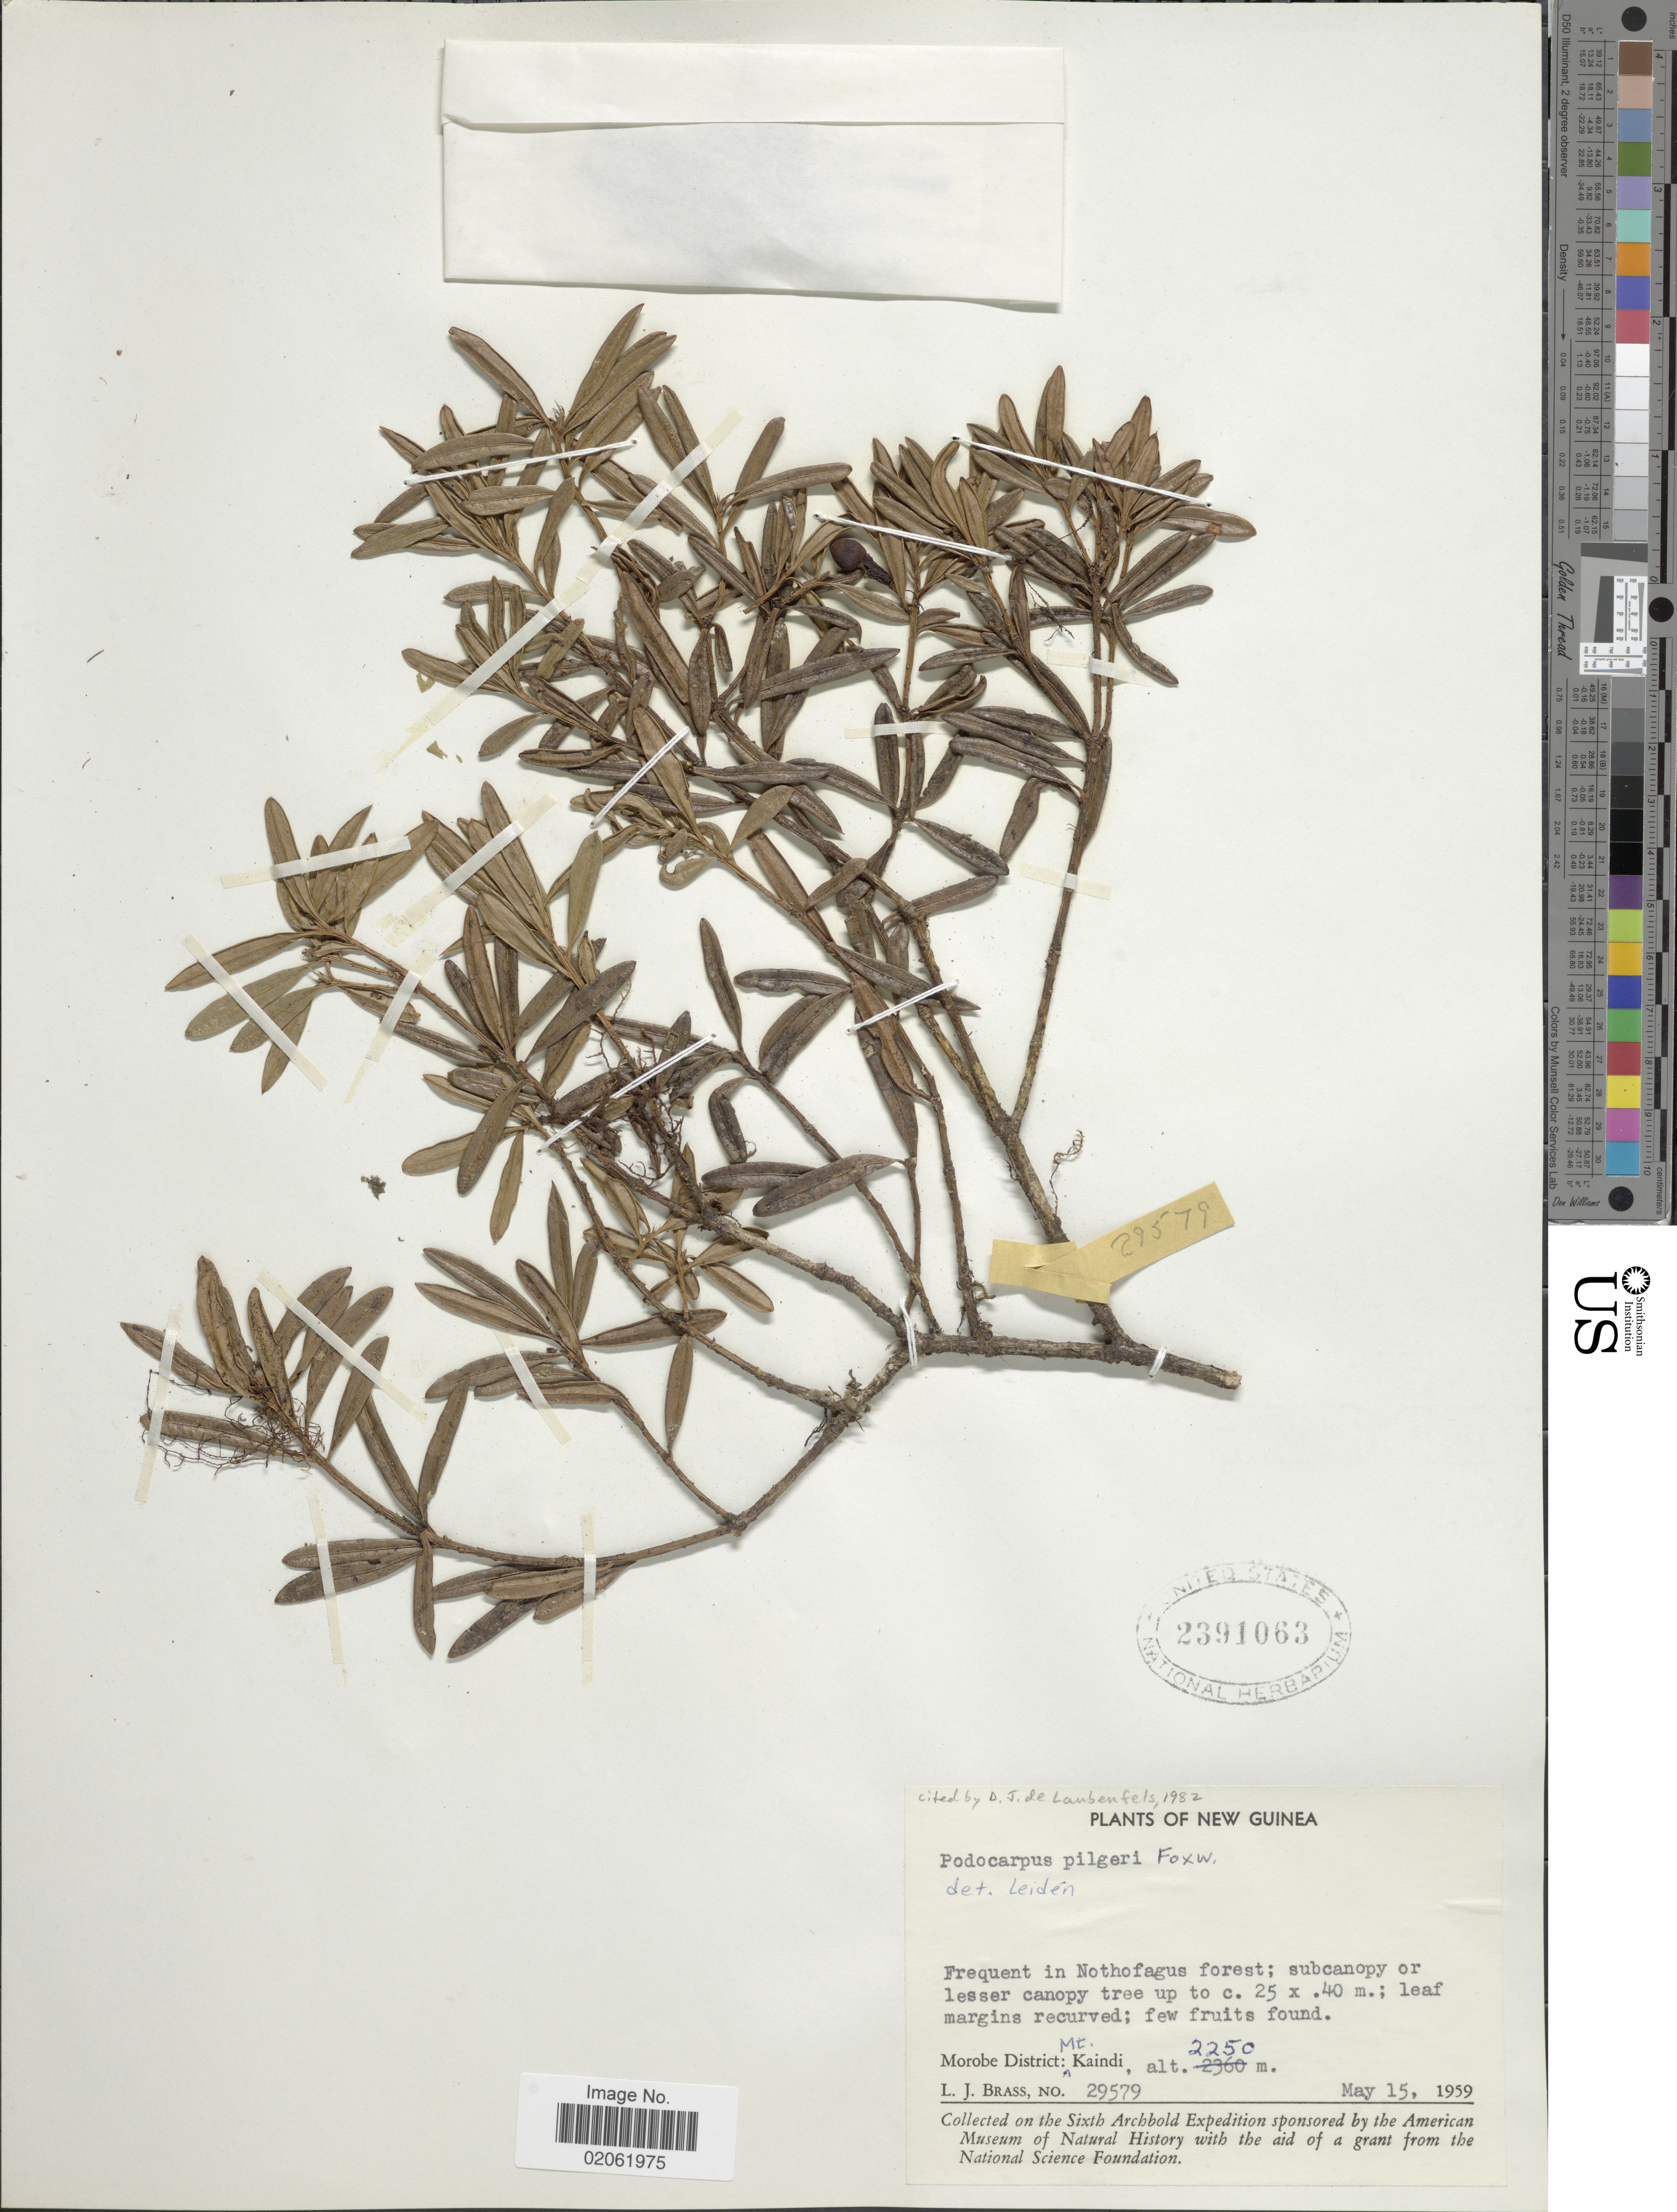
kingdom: Plantae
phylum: Tracheophyta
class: Pinopsida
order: Pinales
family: Podocarpaceae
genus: Podocarpus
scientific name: Podocarpus pilgeri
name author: Foxw.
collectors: L. J. Brass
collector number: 29579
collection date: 1959-05-15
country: Papua New Guinea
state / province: Morobe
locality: Morobe District: Mt. Kaindi. New Guinea.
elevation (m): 2250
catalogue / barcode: US 2391063